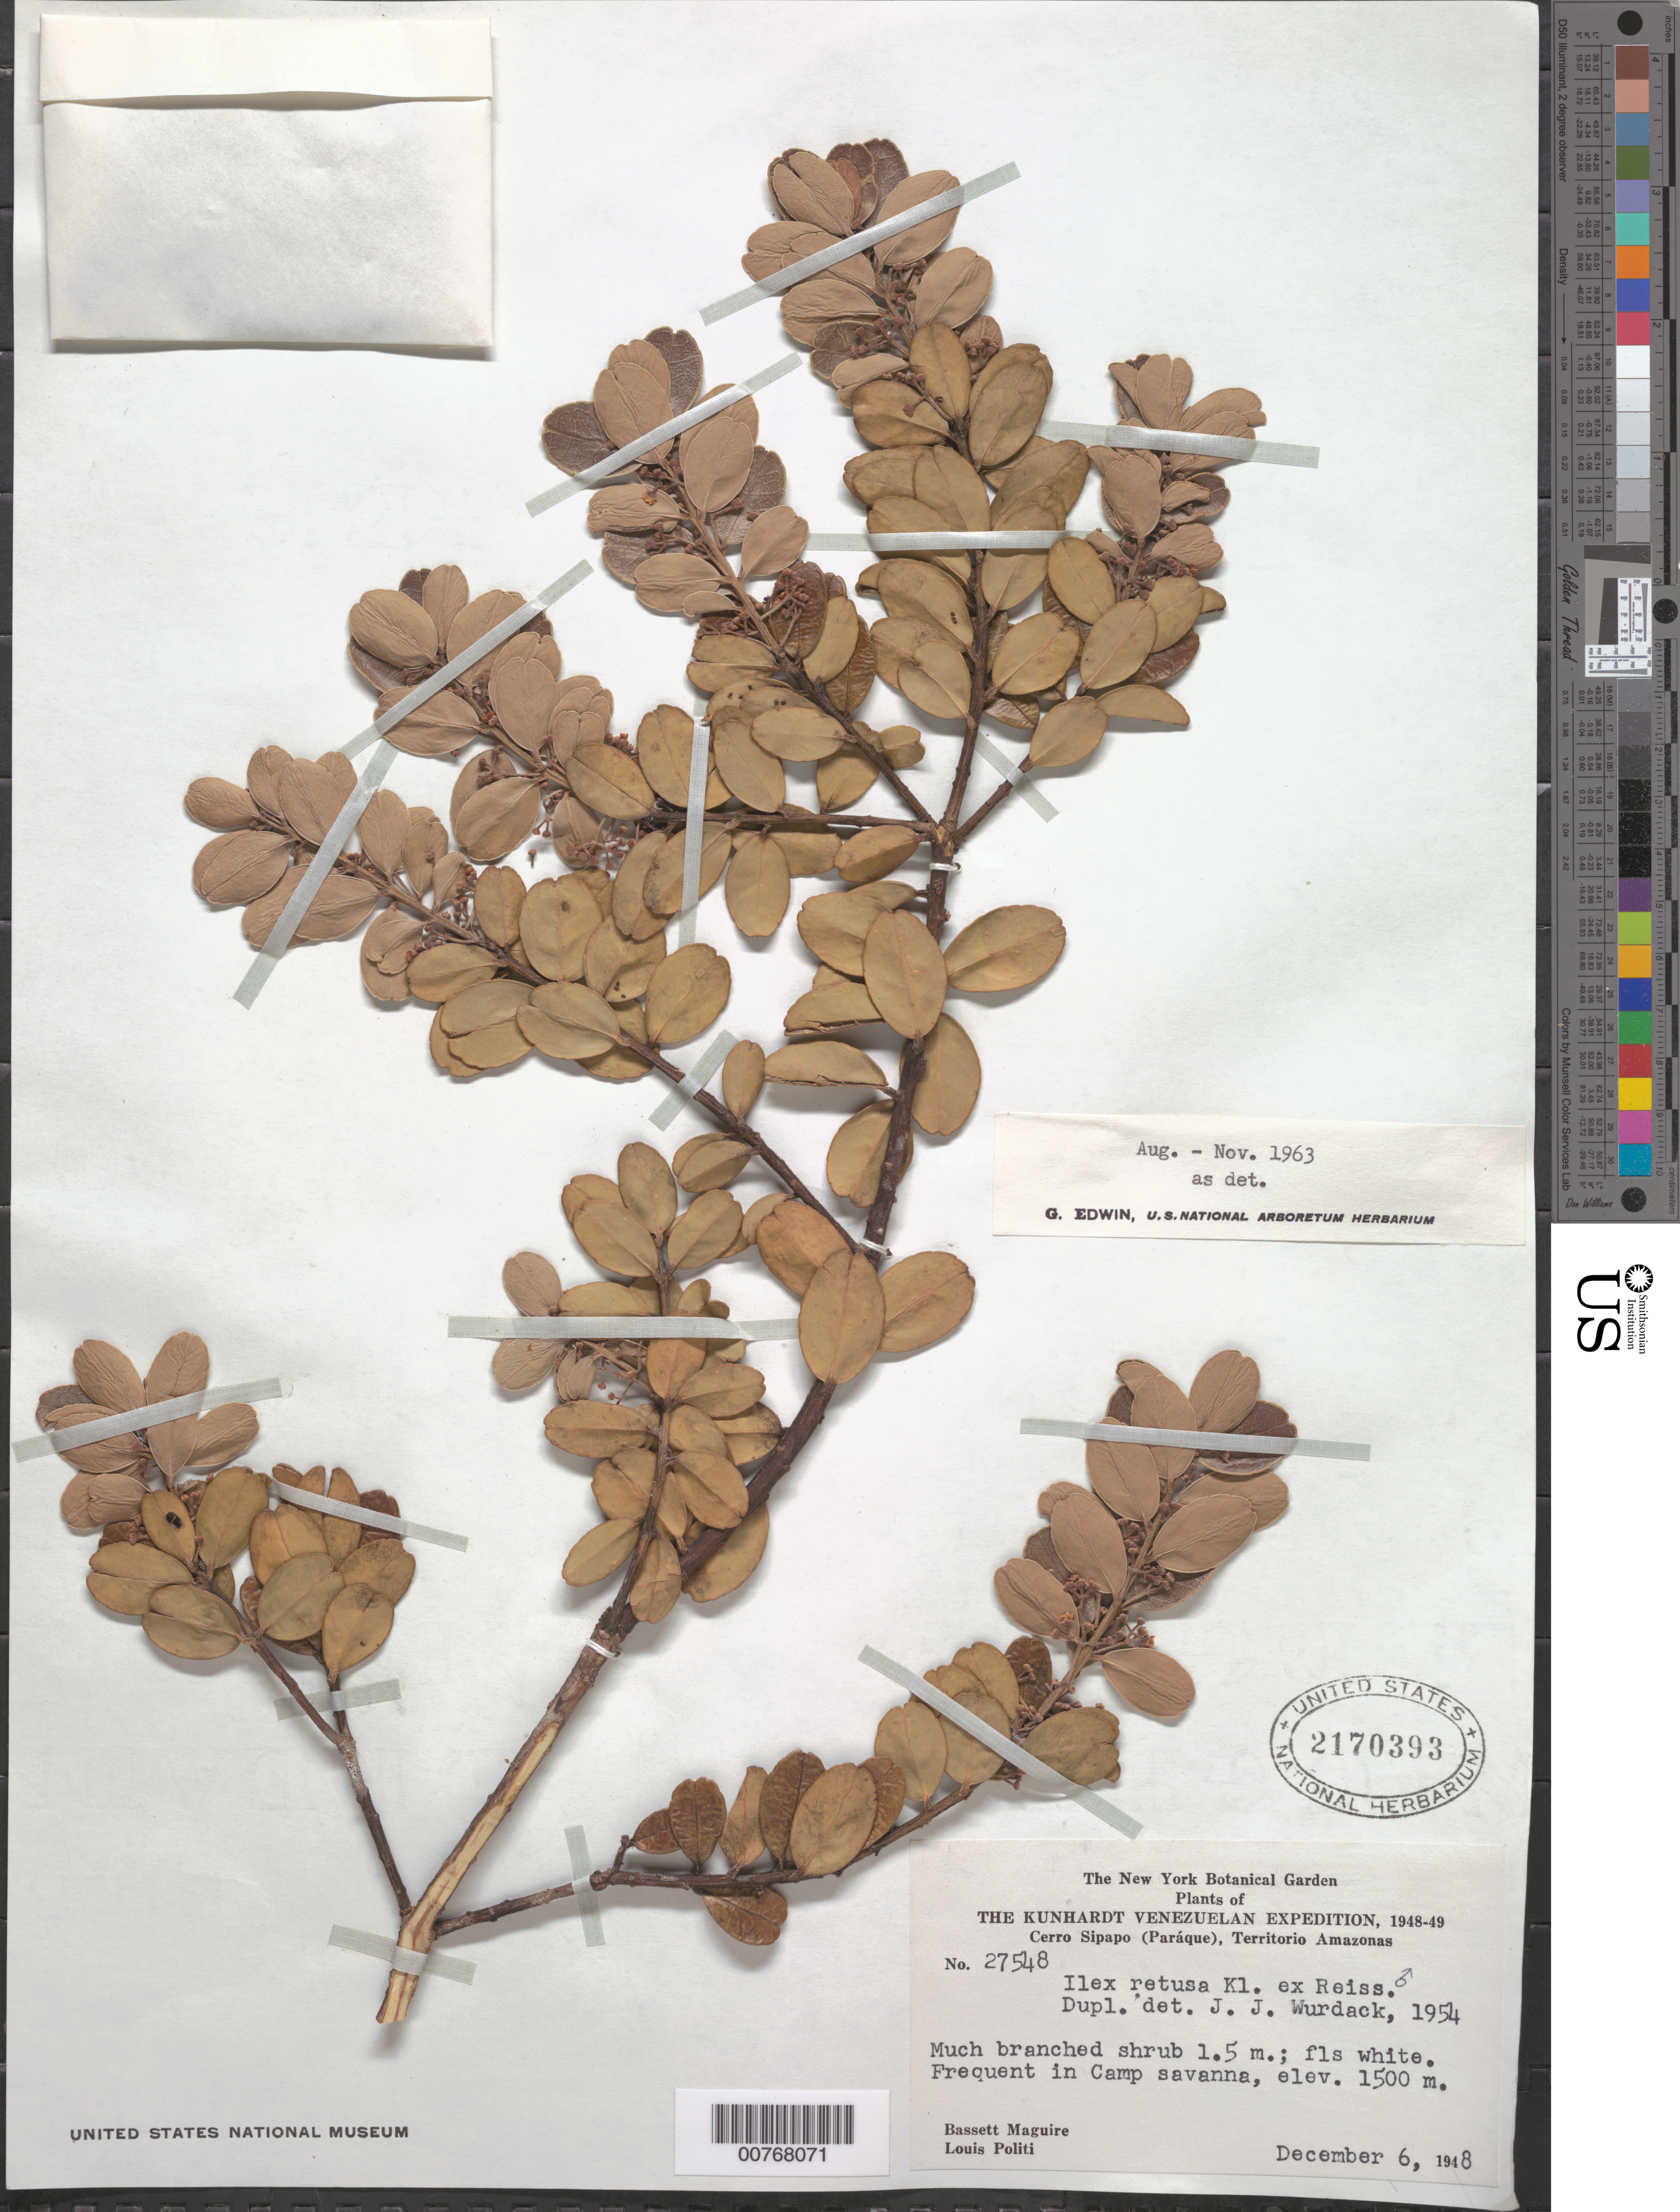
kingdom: Plantae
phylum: Tracheophyta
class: Magnoliopsida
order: Aquifoliales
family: Aquifoliaceae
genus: Ilex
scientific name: Ilex retusa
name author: Klotzsch ex Reissek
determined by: Edwin, G.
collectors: B. Maguire & L. Politi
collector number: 27548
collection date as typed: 6-Dec-48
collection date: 1948-12-06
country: Venezuela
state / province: Amazonas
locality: Cerro Sipapo (Paráque), Savanna Camp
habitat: Savanna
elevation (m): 1500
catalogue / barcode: US 2170393